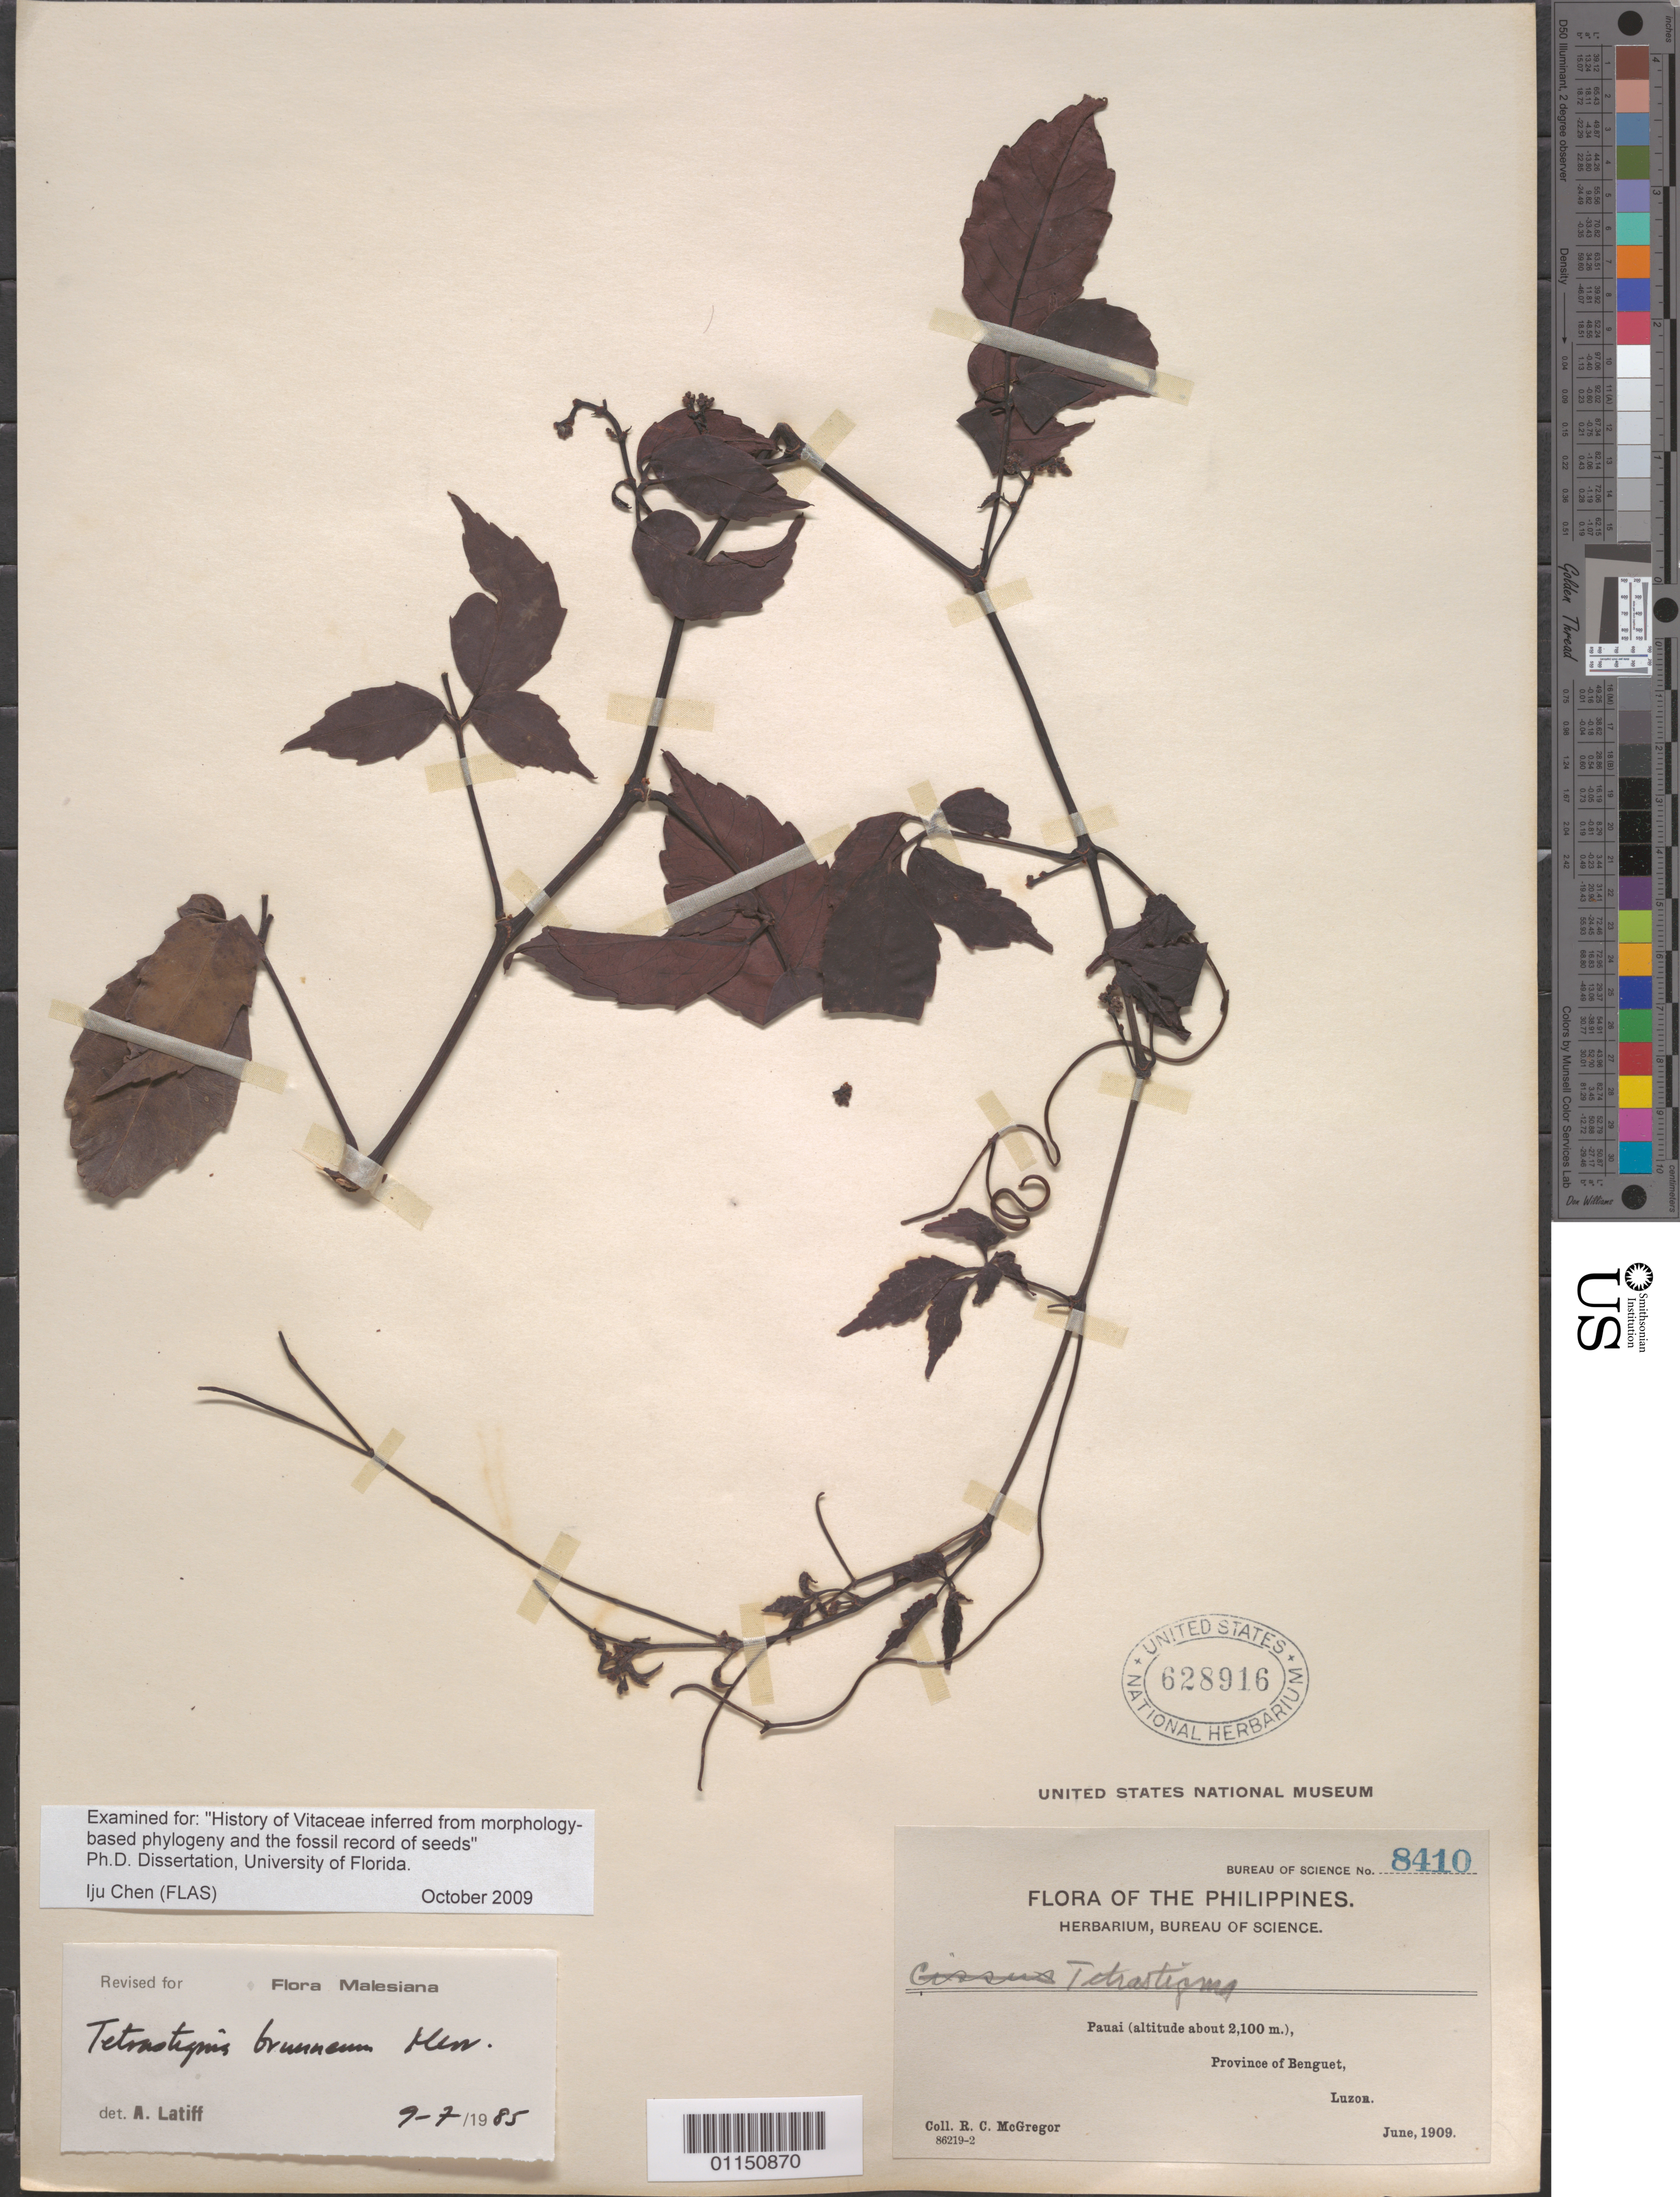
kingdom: Plantae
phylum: Tracheophyta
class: Magnoliopsida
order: Vitales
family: Vitaceae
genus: Tetrastigma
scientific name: Tetrastigma brunneum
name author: Merr.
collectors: R. C. McGregor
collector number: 8410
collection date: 1909-06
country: Philippines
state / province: Cordillera (Administrative Region)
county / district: Benguet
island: Luzon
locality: Pauai.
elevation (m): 2100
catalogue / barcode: US 628916